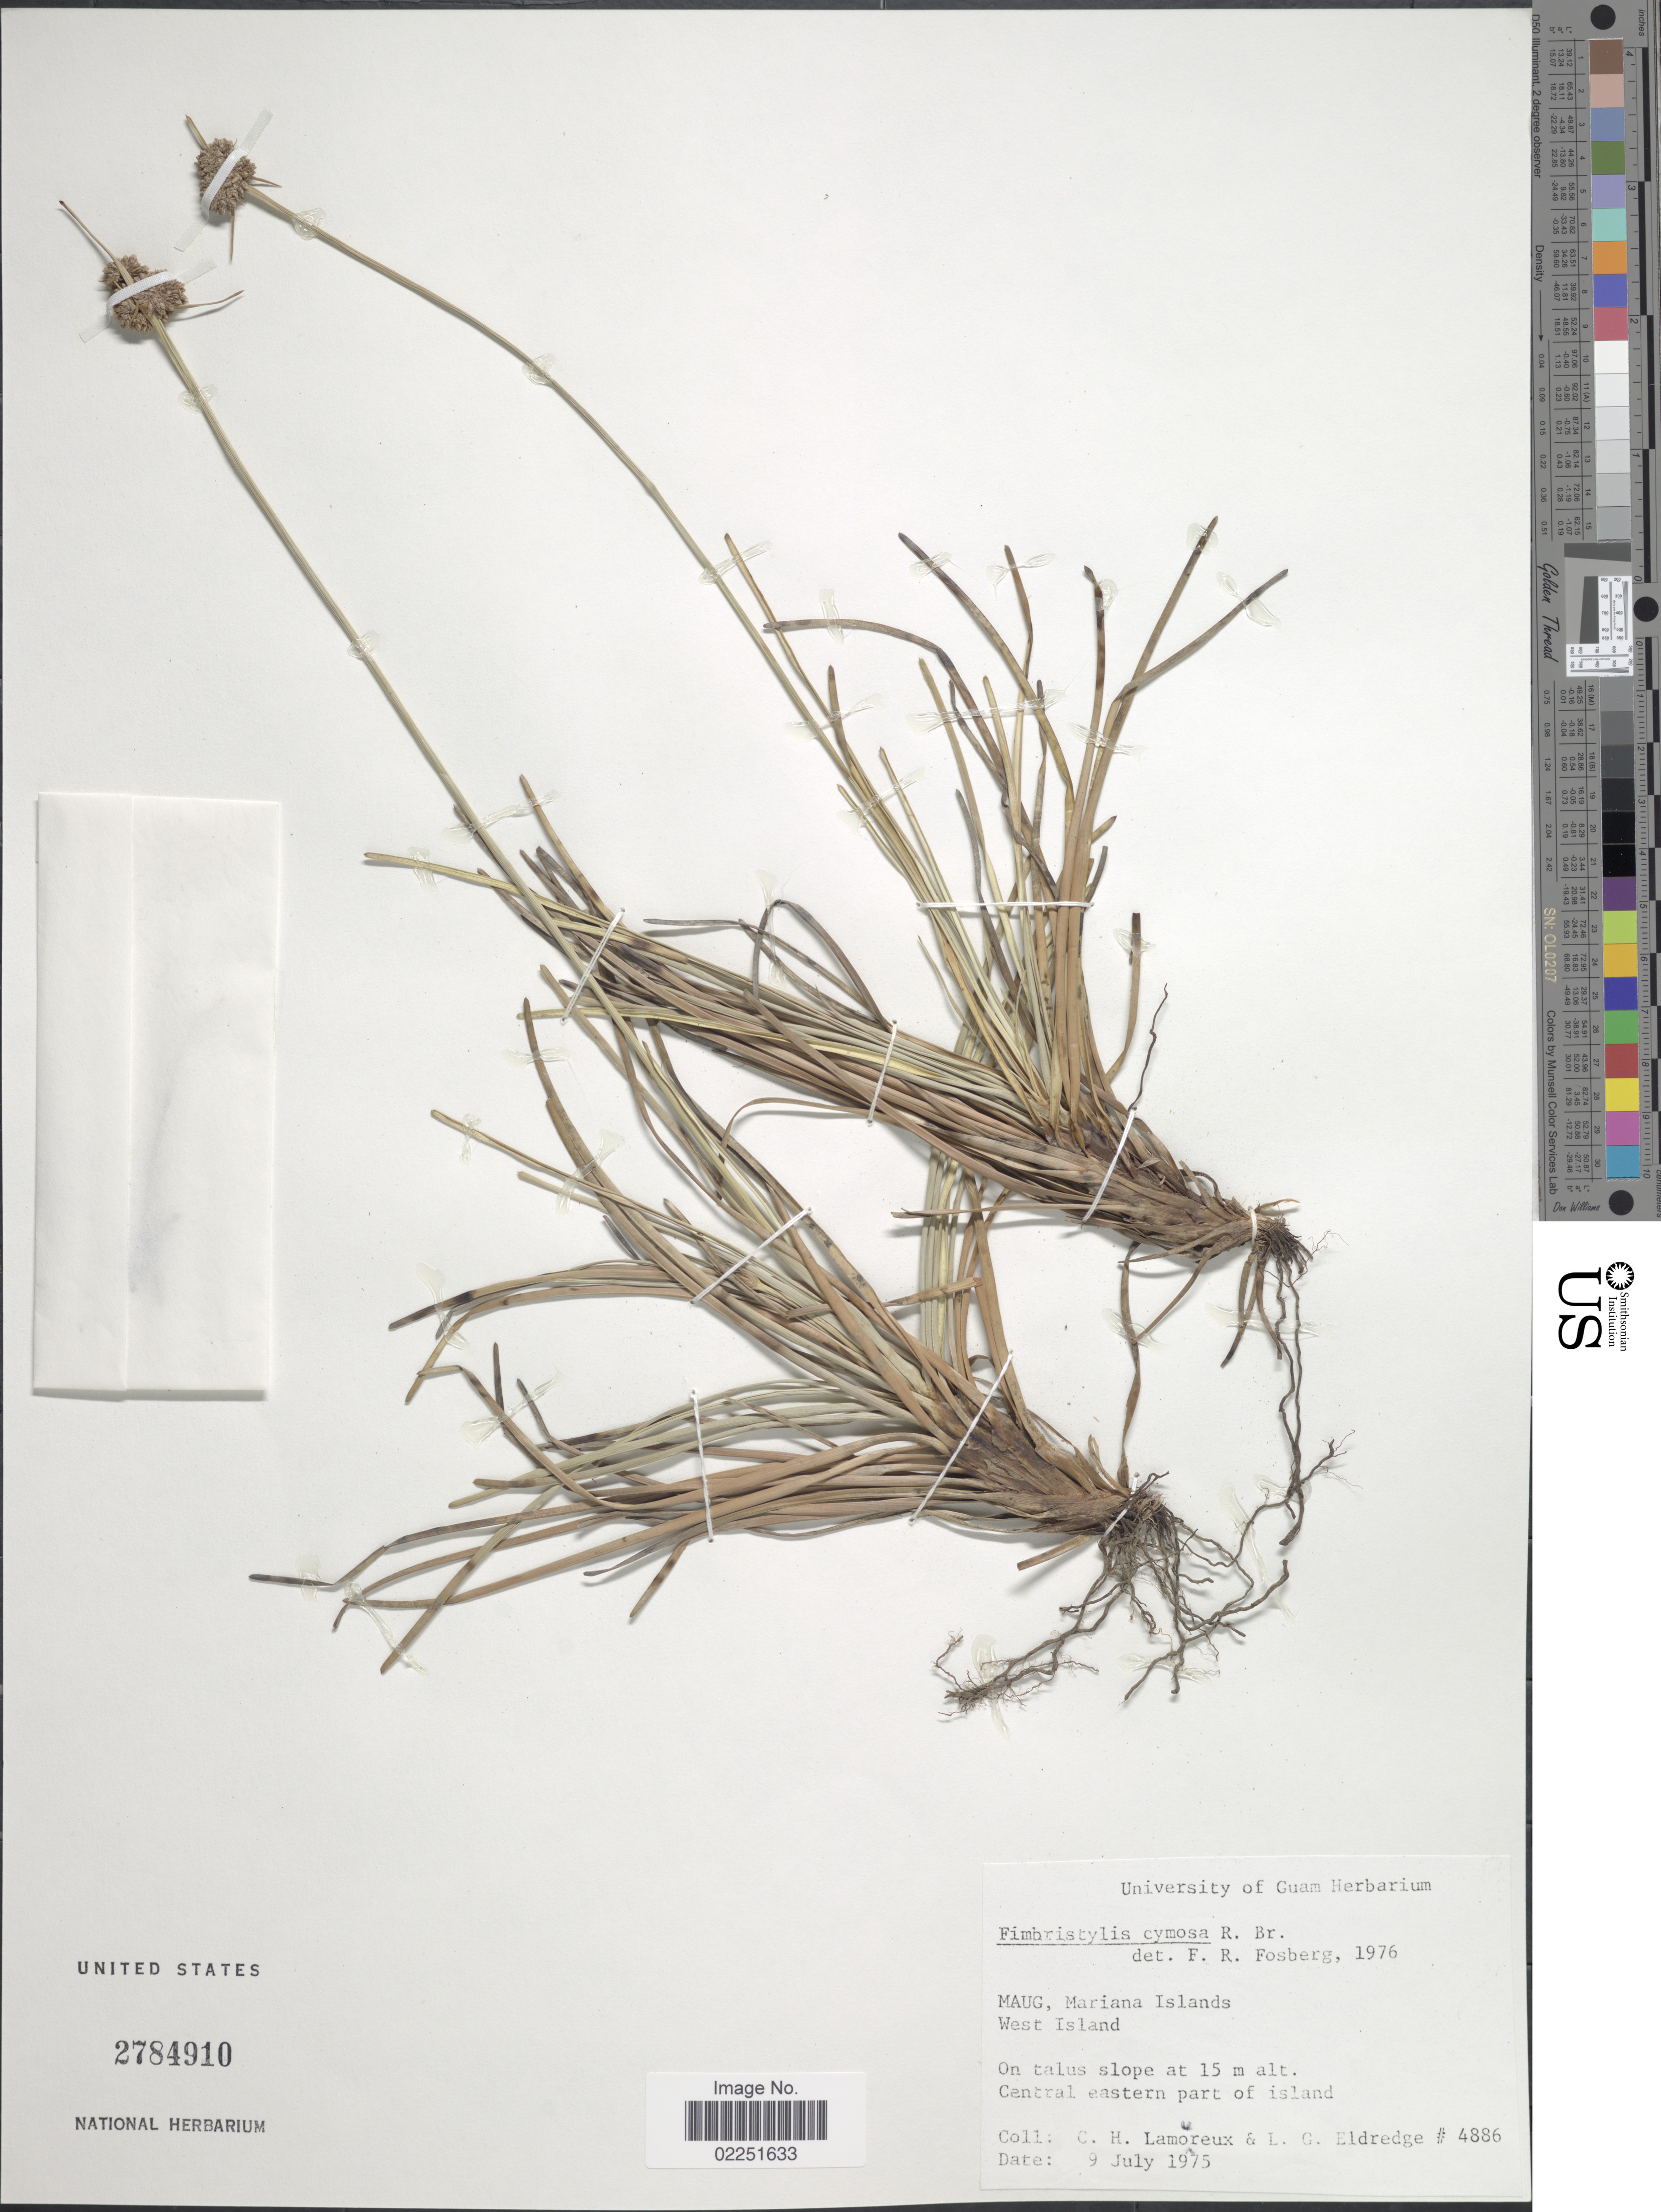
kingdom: Plantae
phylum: Tracheophyta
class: Liliopsida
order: Poales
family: Cyperaceae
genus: Fimbristylis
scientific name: Fimbristylis cymosa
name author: R. Br.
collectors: C. H. Lamoureux & L. Eldredge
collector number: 4886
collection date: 1975-07-09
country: Northern Mariana Islands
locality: Maug, Mariana Islands. West Island. Central eastern part of island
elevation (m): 15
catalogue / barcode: US 2784910